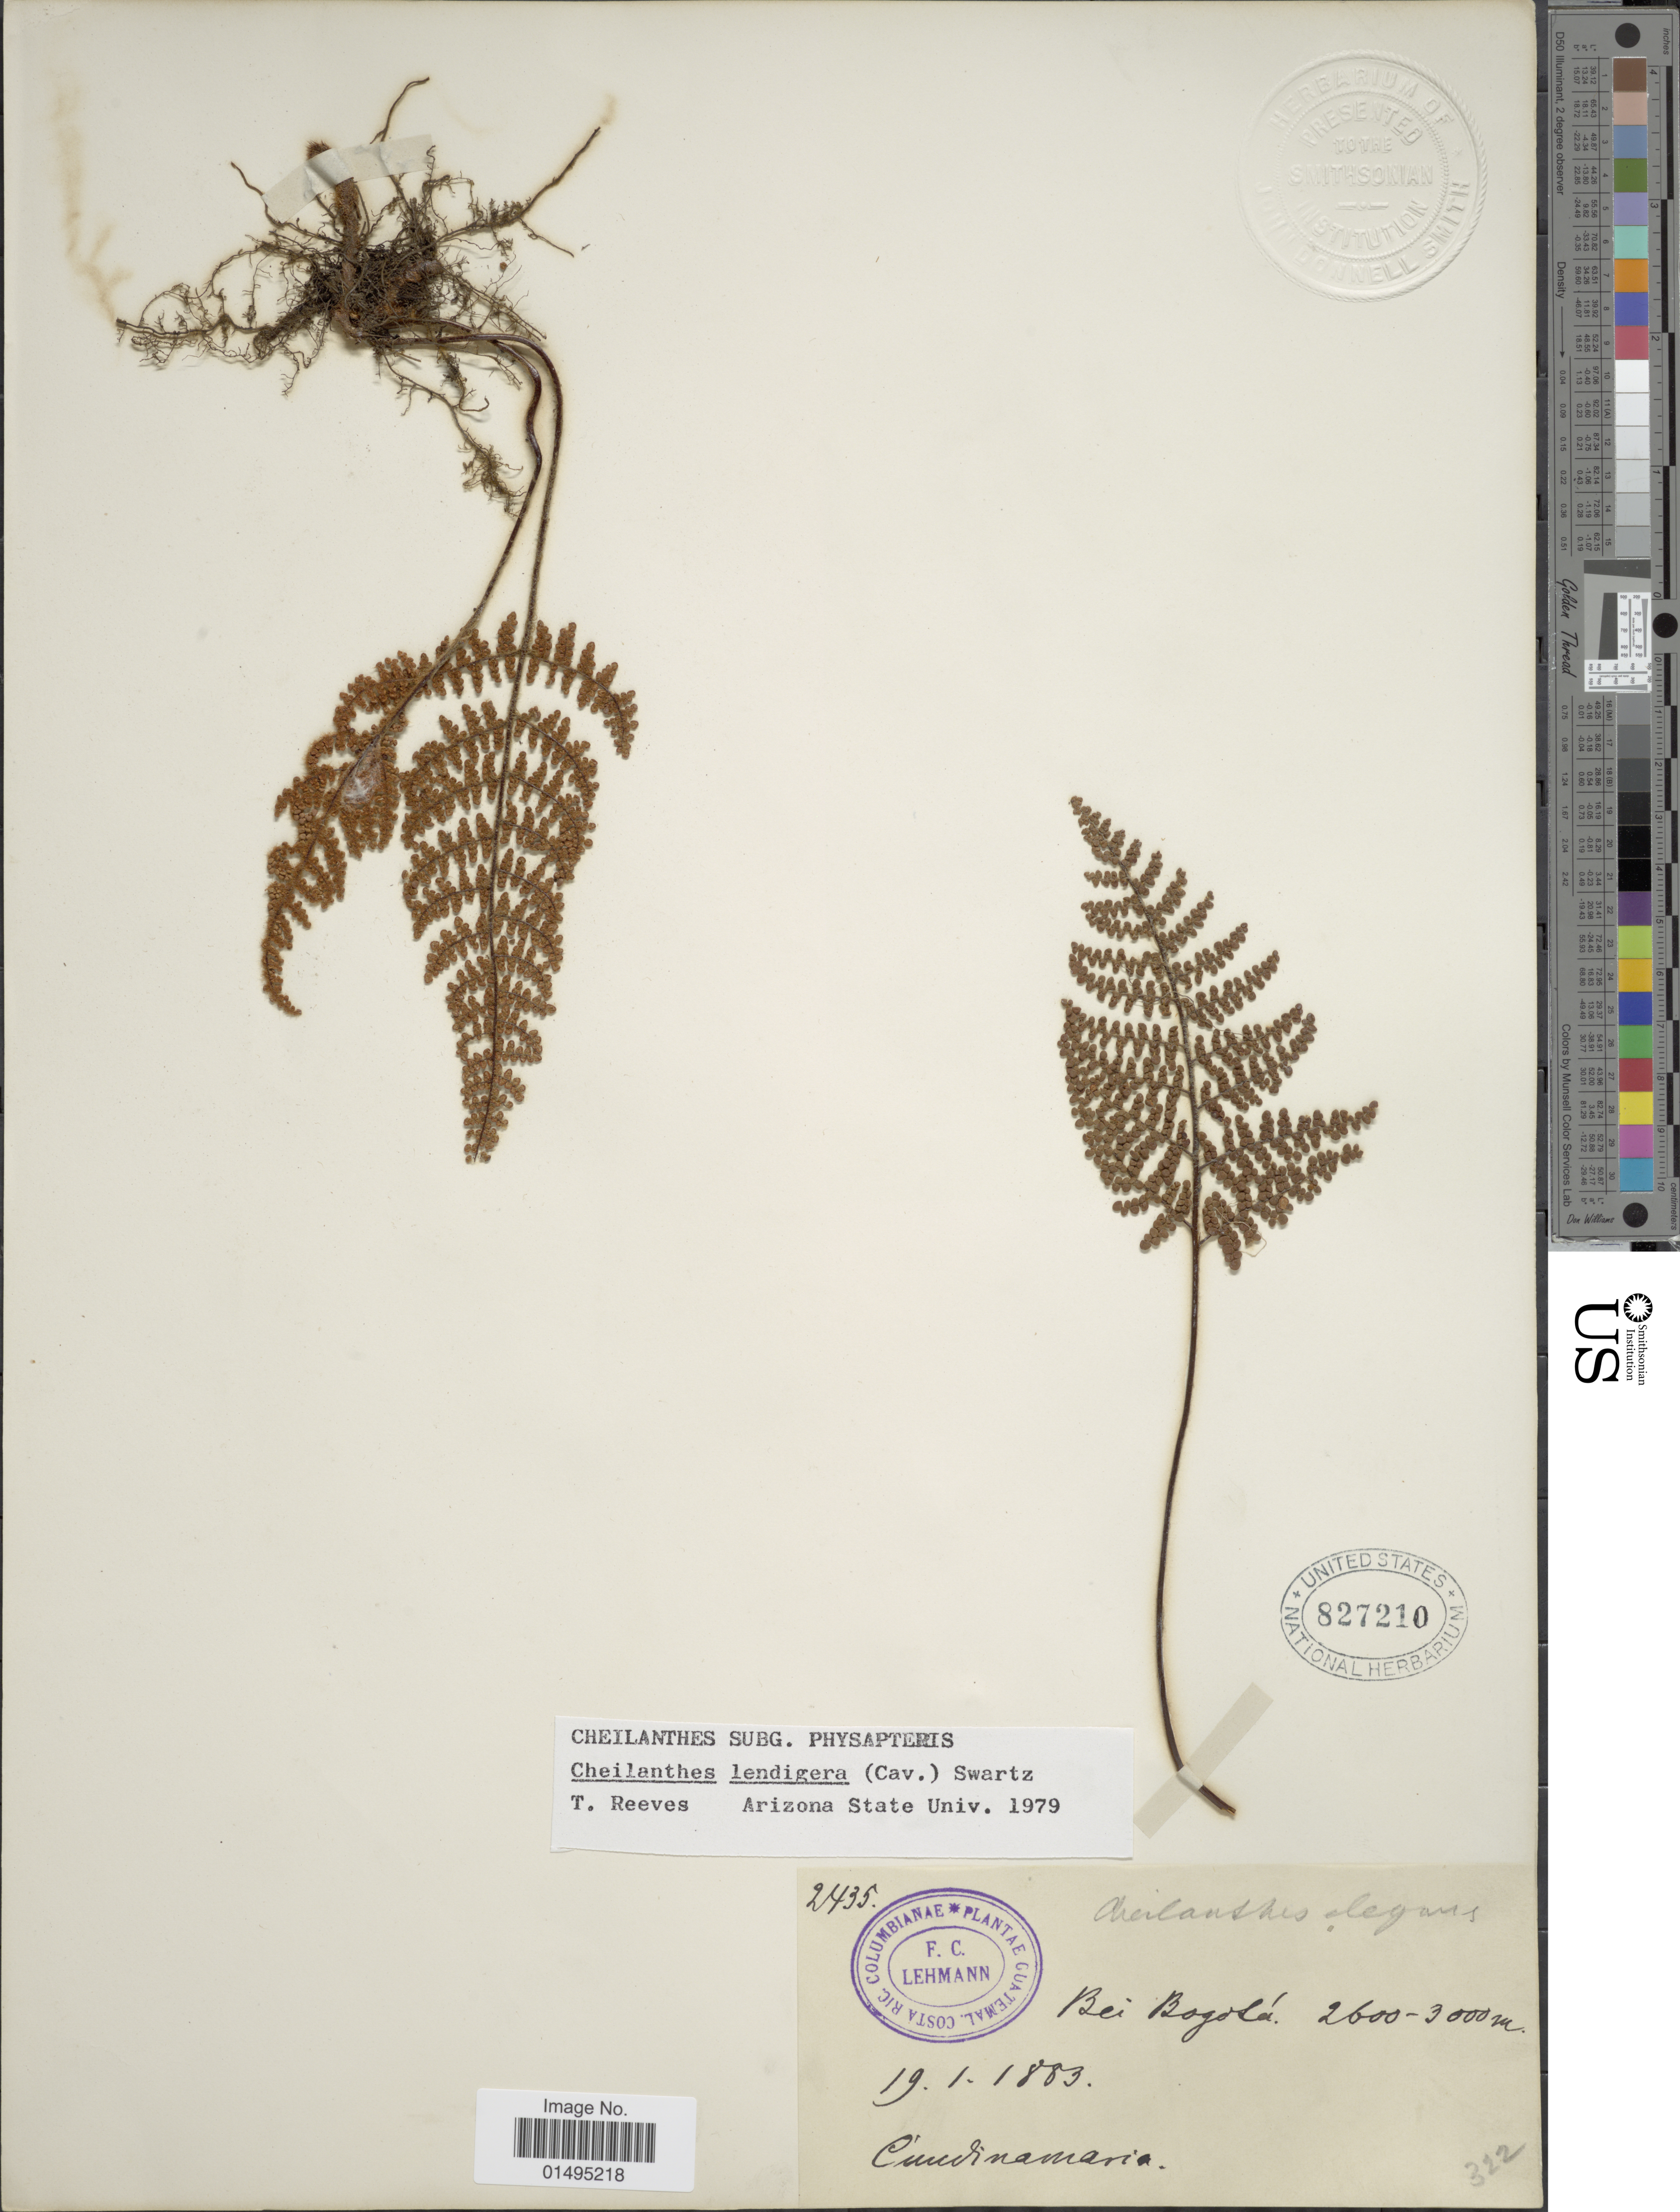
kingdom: Plantae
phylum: Tracheophyta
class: Polypodiopsida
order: Polypodiales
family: Pteridaceae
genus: Myriopteris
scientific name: Myriopteris lendigera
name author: (Cav.) J. Sm.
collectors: F. C. Lehmann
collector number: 2435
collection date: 1883-01-19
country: Colombia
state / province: Cundinamarca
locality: Bei Bogota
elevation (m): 2600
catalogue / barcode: US 827210